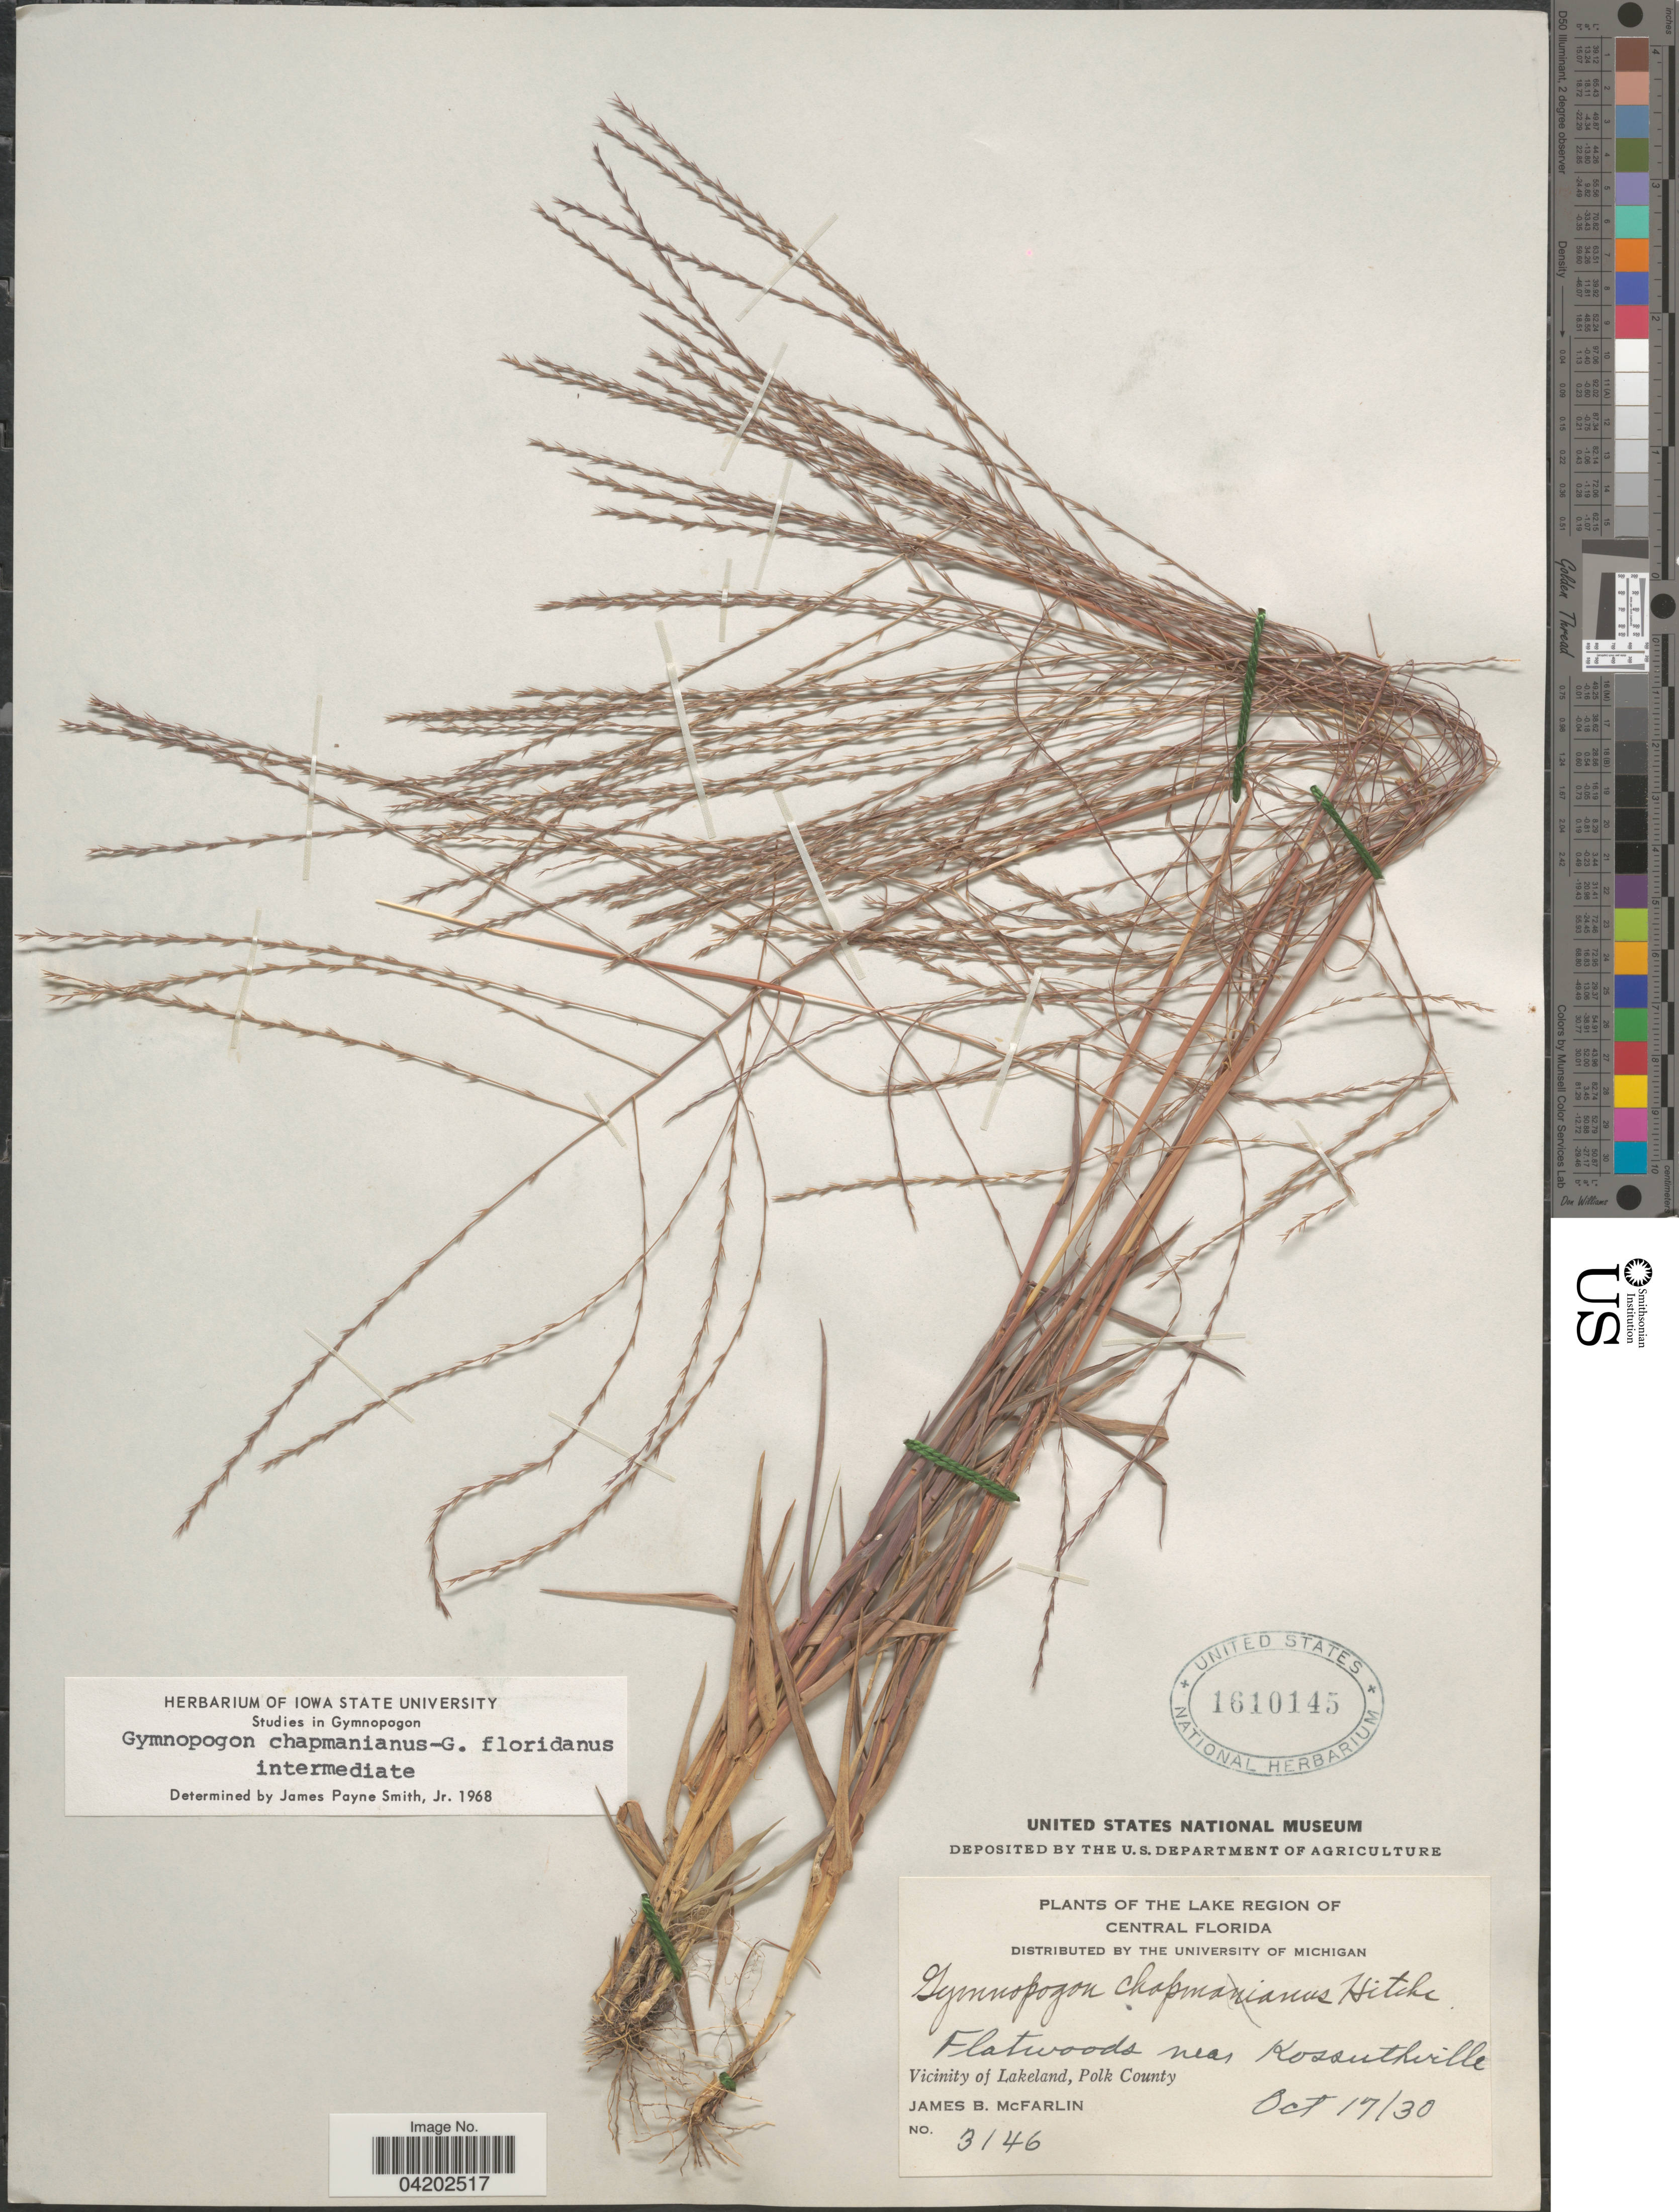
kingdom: Plantae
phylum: Tracheophyta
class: Liliopsida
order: Poales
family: Poaceae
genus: Gymnopogon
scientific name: Gymnopogon chapmanianum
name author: Hitchc.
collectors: J. McFarlin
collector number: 3146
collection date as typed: Transcribed d/m/y: 17/10/30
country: United States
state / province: Florida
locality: The Lake Region of Central Florida. Flatwoods near Kossuthville. Vicinity of Lakeland, Polk County.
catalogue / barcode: US 1610145